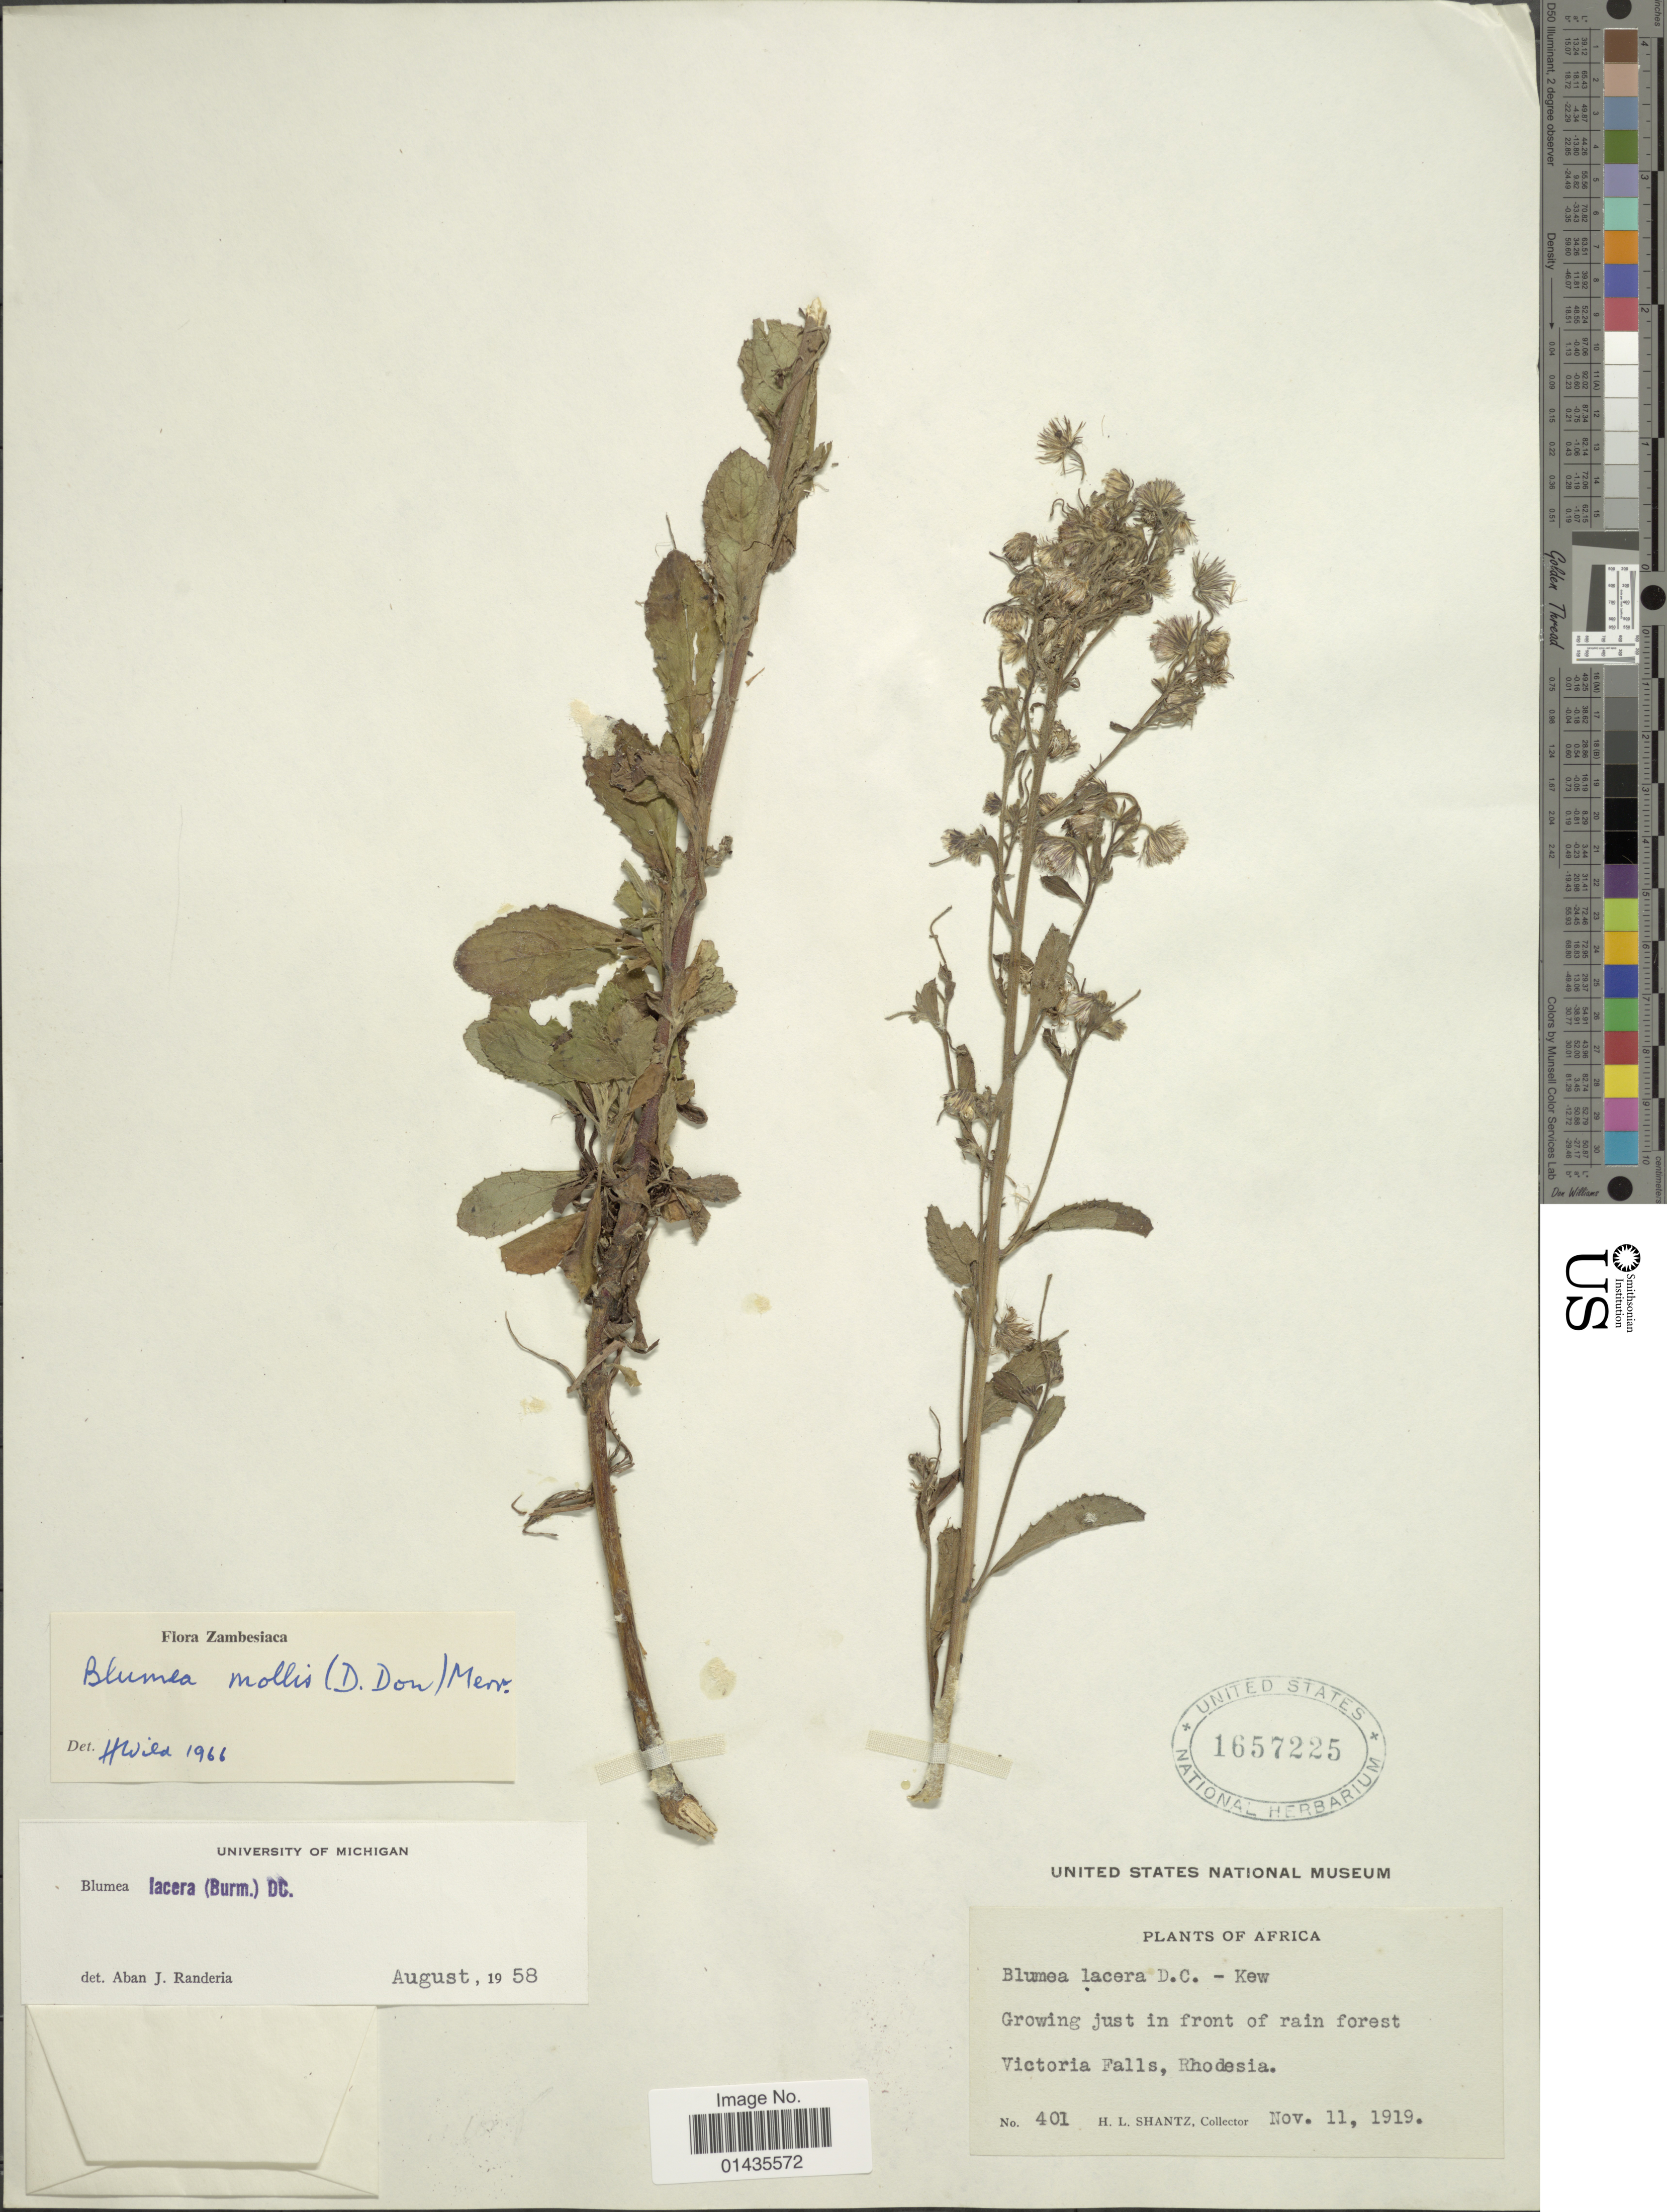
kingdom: Plantae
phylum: Tracheophyta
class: Magnoliopsida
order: Asterales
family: Asteraceae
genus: Blumea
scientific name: Blumea mollis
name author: (D. Don) Merr.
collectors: H. Shantz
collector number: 401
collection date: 1919-11-11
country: Zimbabwe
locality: Africa, Victoria Falls, Rhodesia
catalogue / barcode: US 1657225